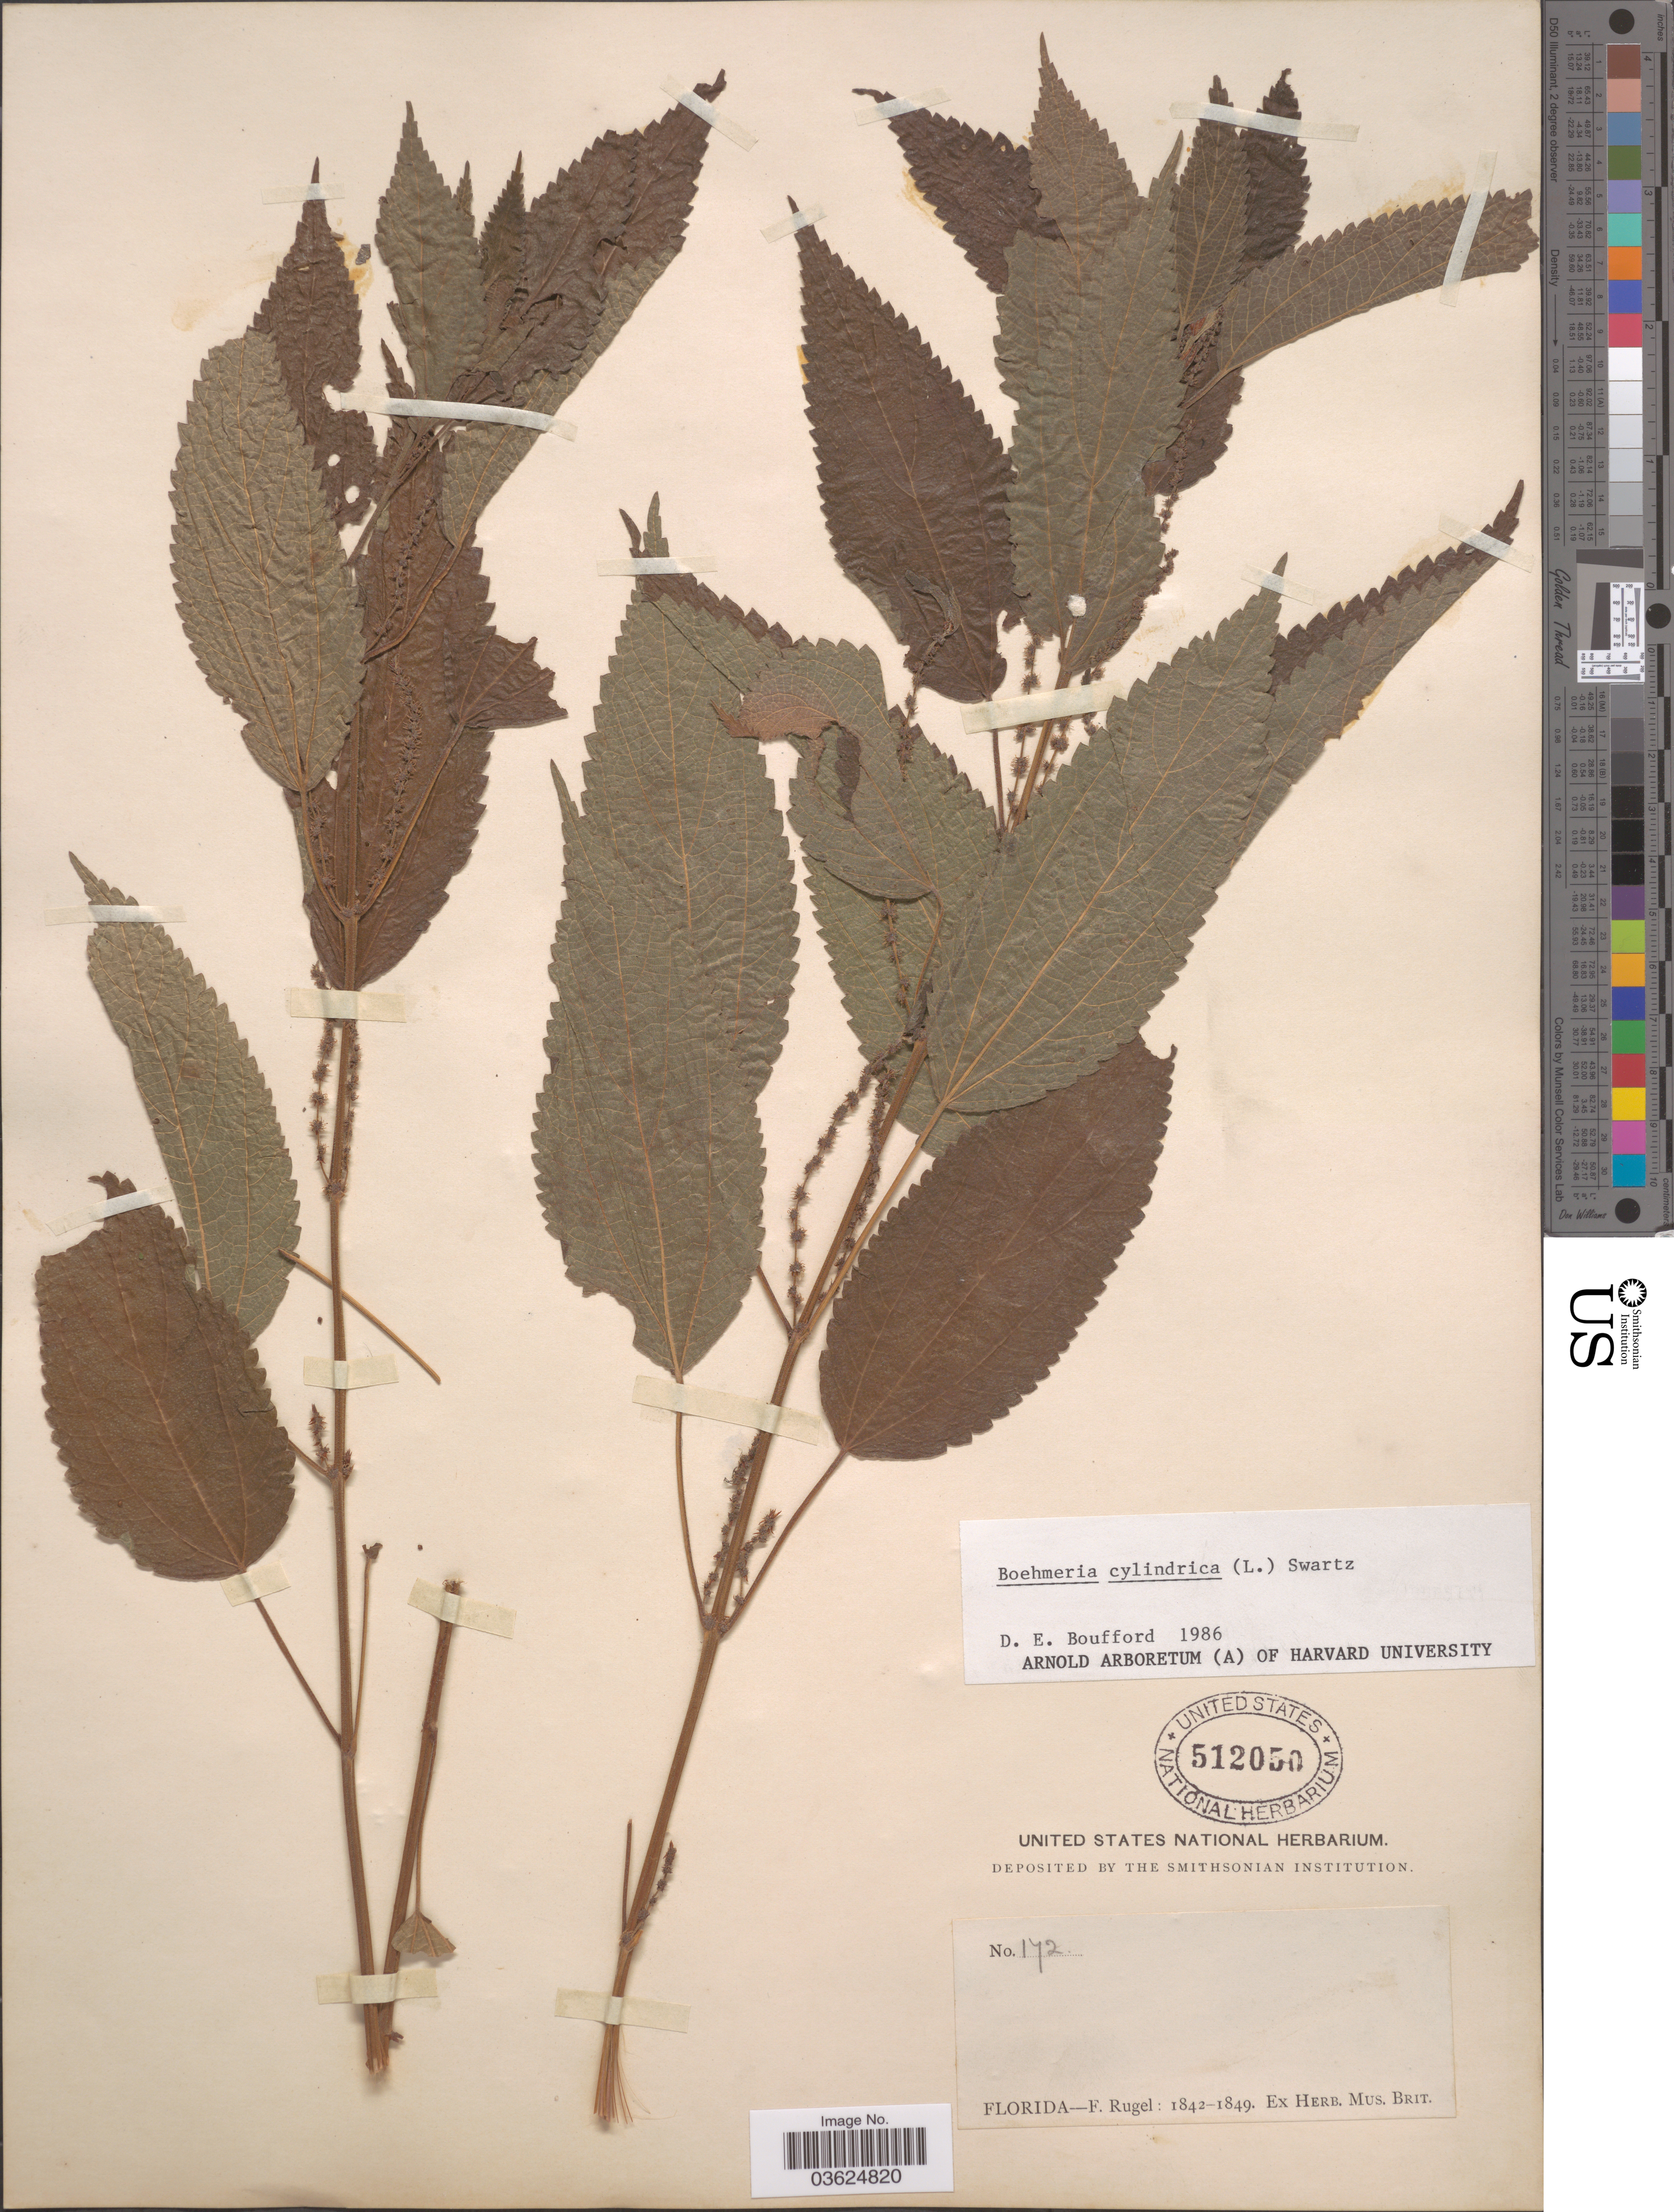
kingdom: Plantae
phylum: Tracheophyta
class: Magnoliopsida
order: Rosales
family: Urticaceae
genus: Boehmeria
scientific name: Boehmeria cylindrica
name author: (L.) Sw.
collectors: F. Rugel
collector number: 172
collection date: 1842/1849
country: United States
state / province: Florida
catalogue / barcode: US 512050